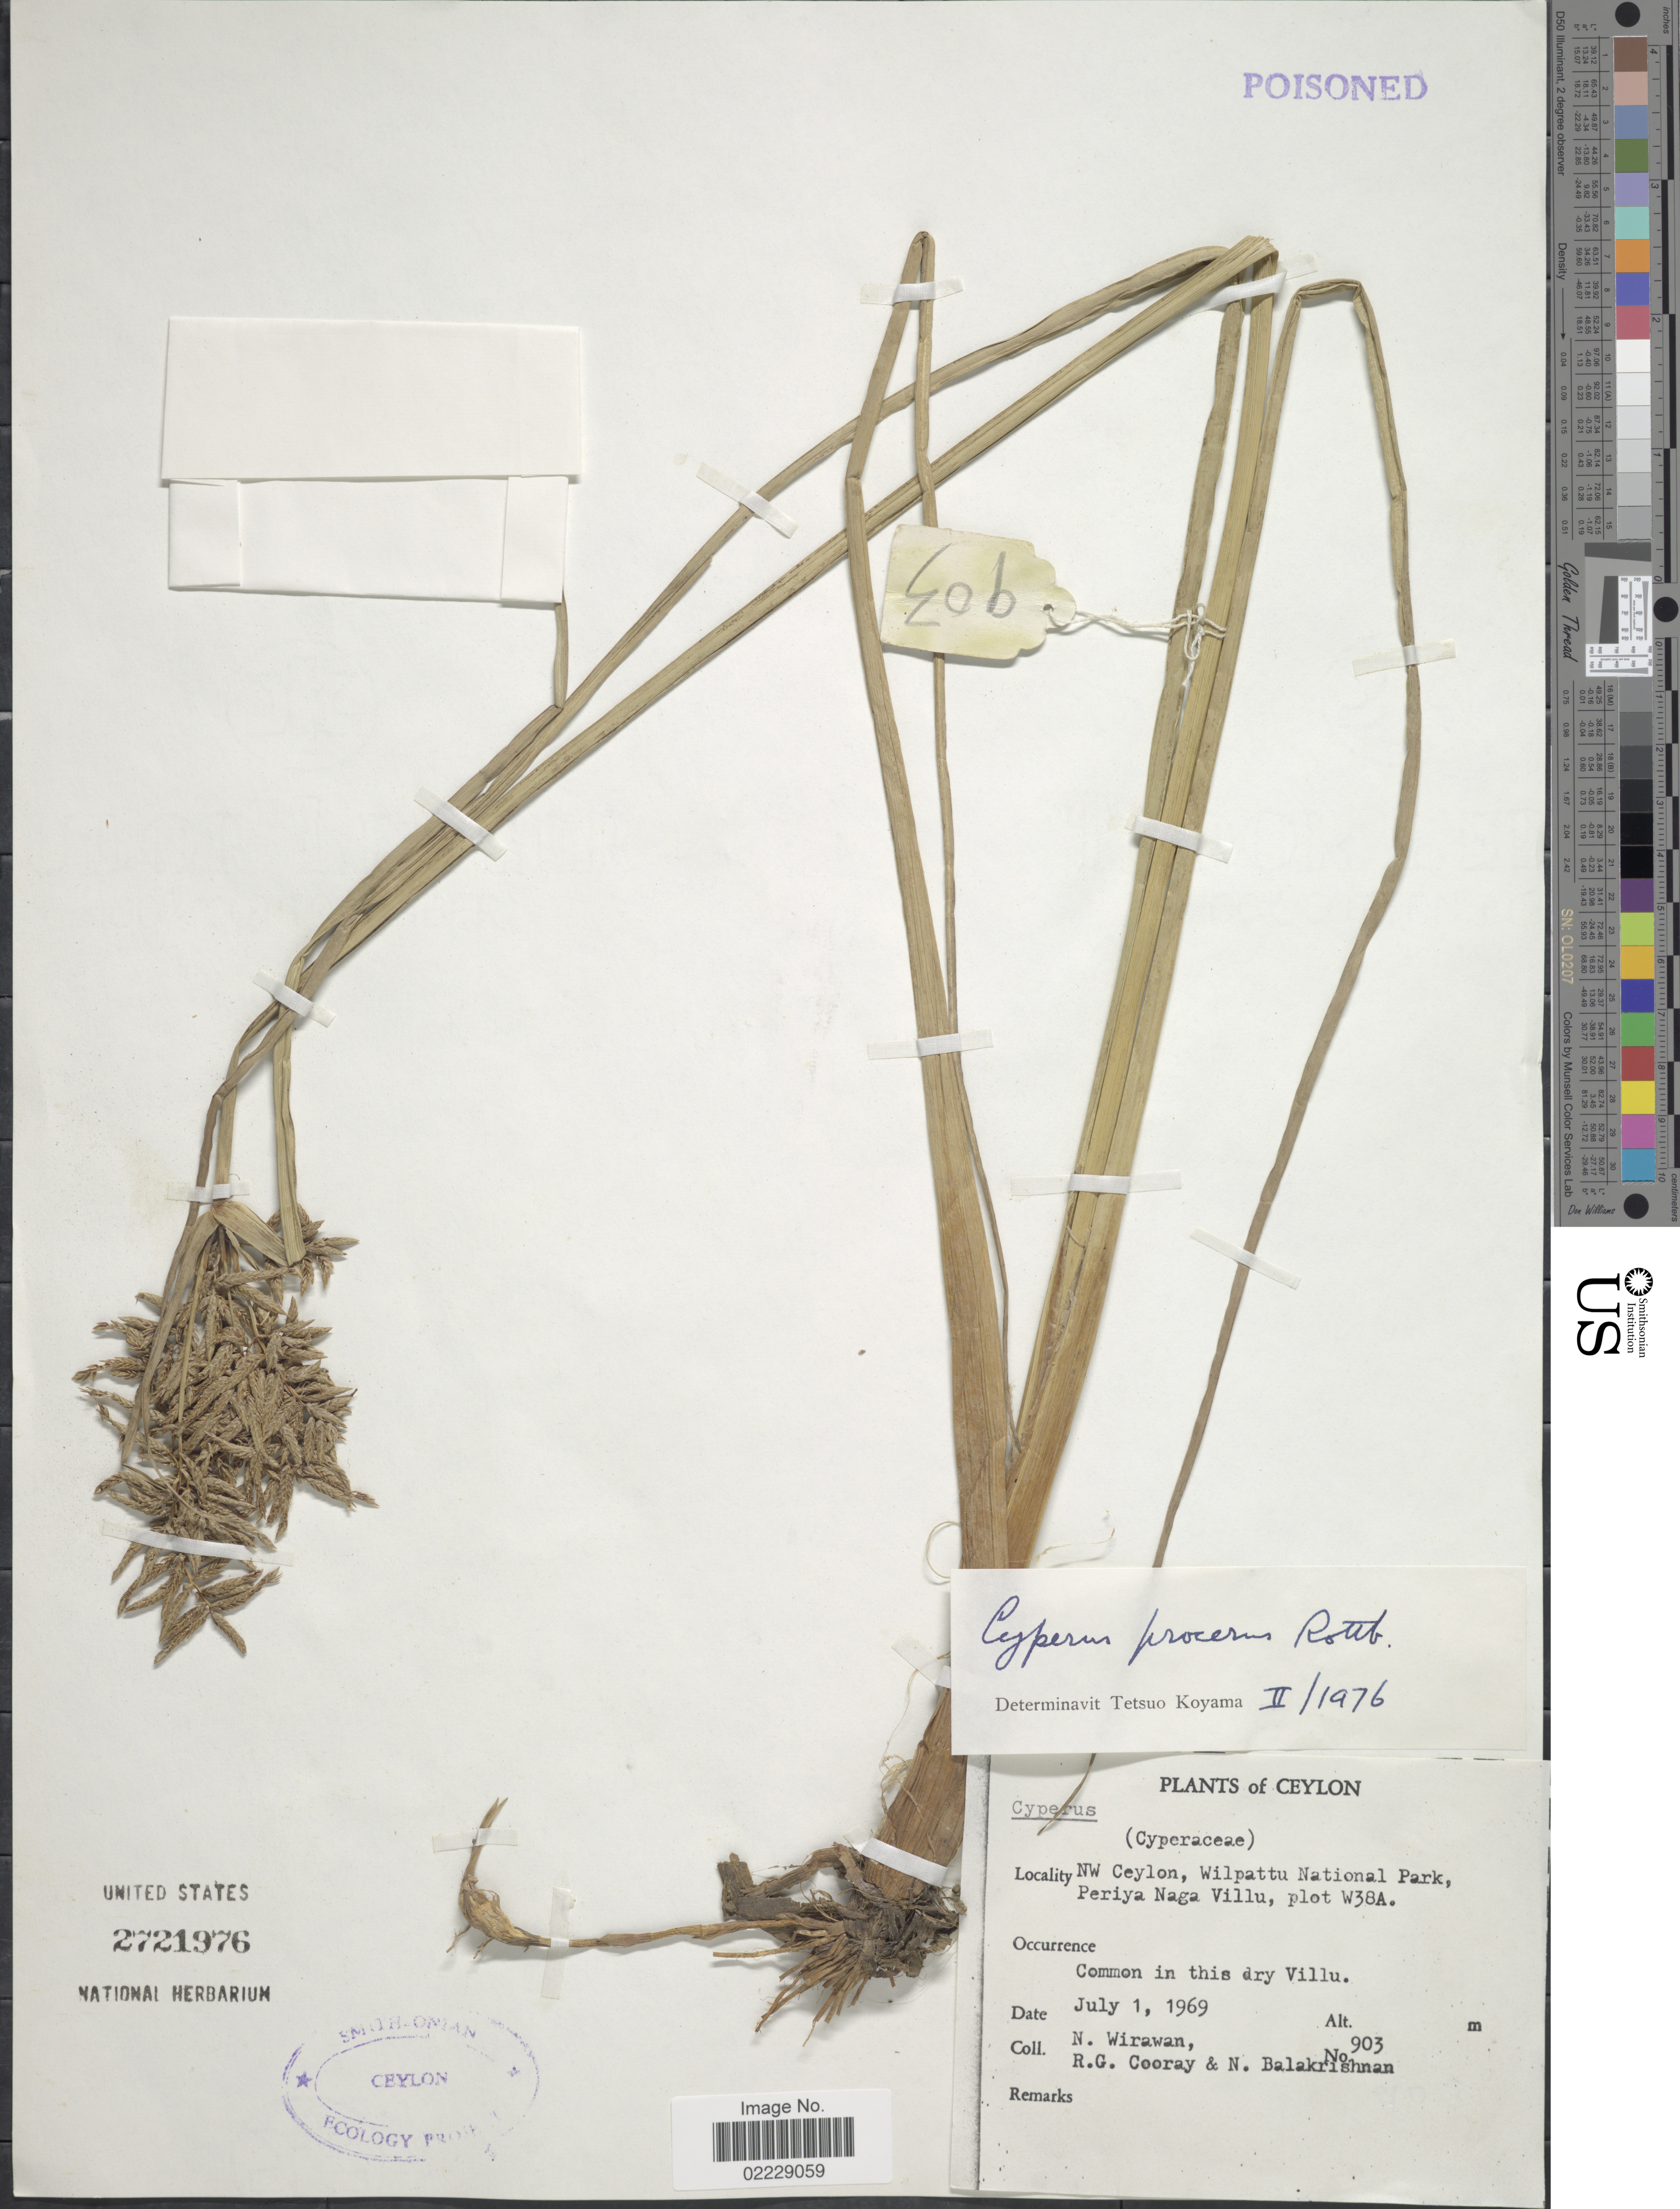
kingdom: Plantae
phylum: Tracheophyta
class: Liliopsida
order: Poales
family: Cyperaceae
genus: Cyperus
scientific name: Cyperus procerus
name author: Rottb.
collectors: N. Wirawan, R. Cooray & N. Balakrishnan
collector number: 903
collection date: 1969-07-01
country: Sri Lanka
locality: Ceylon. NW Ceylon, Wilpattu National Park, Periya Naga Villu, plot W38A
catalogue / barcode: US 2721976